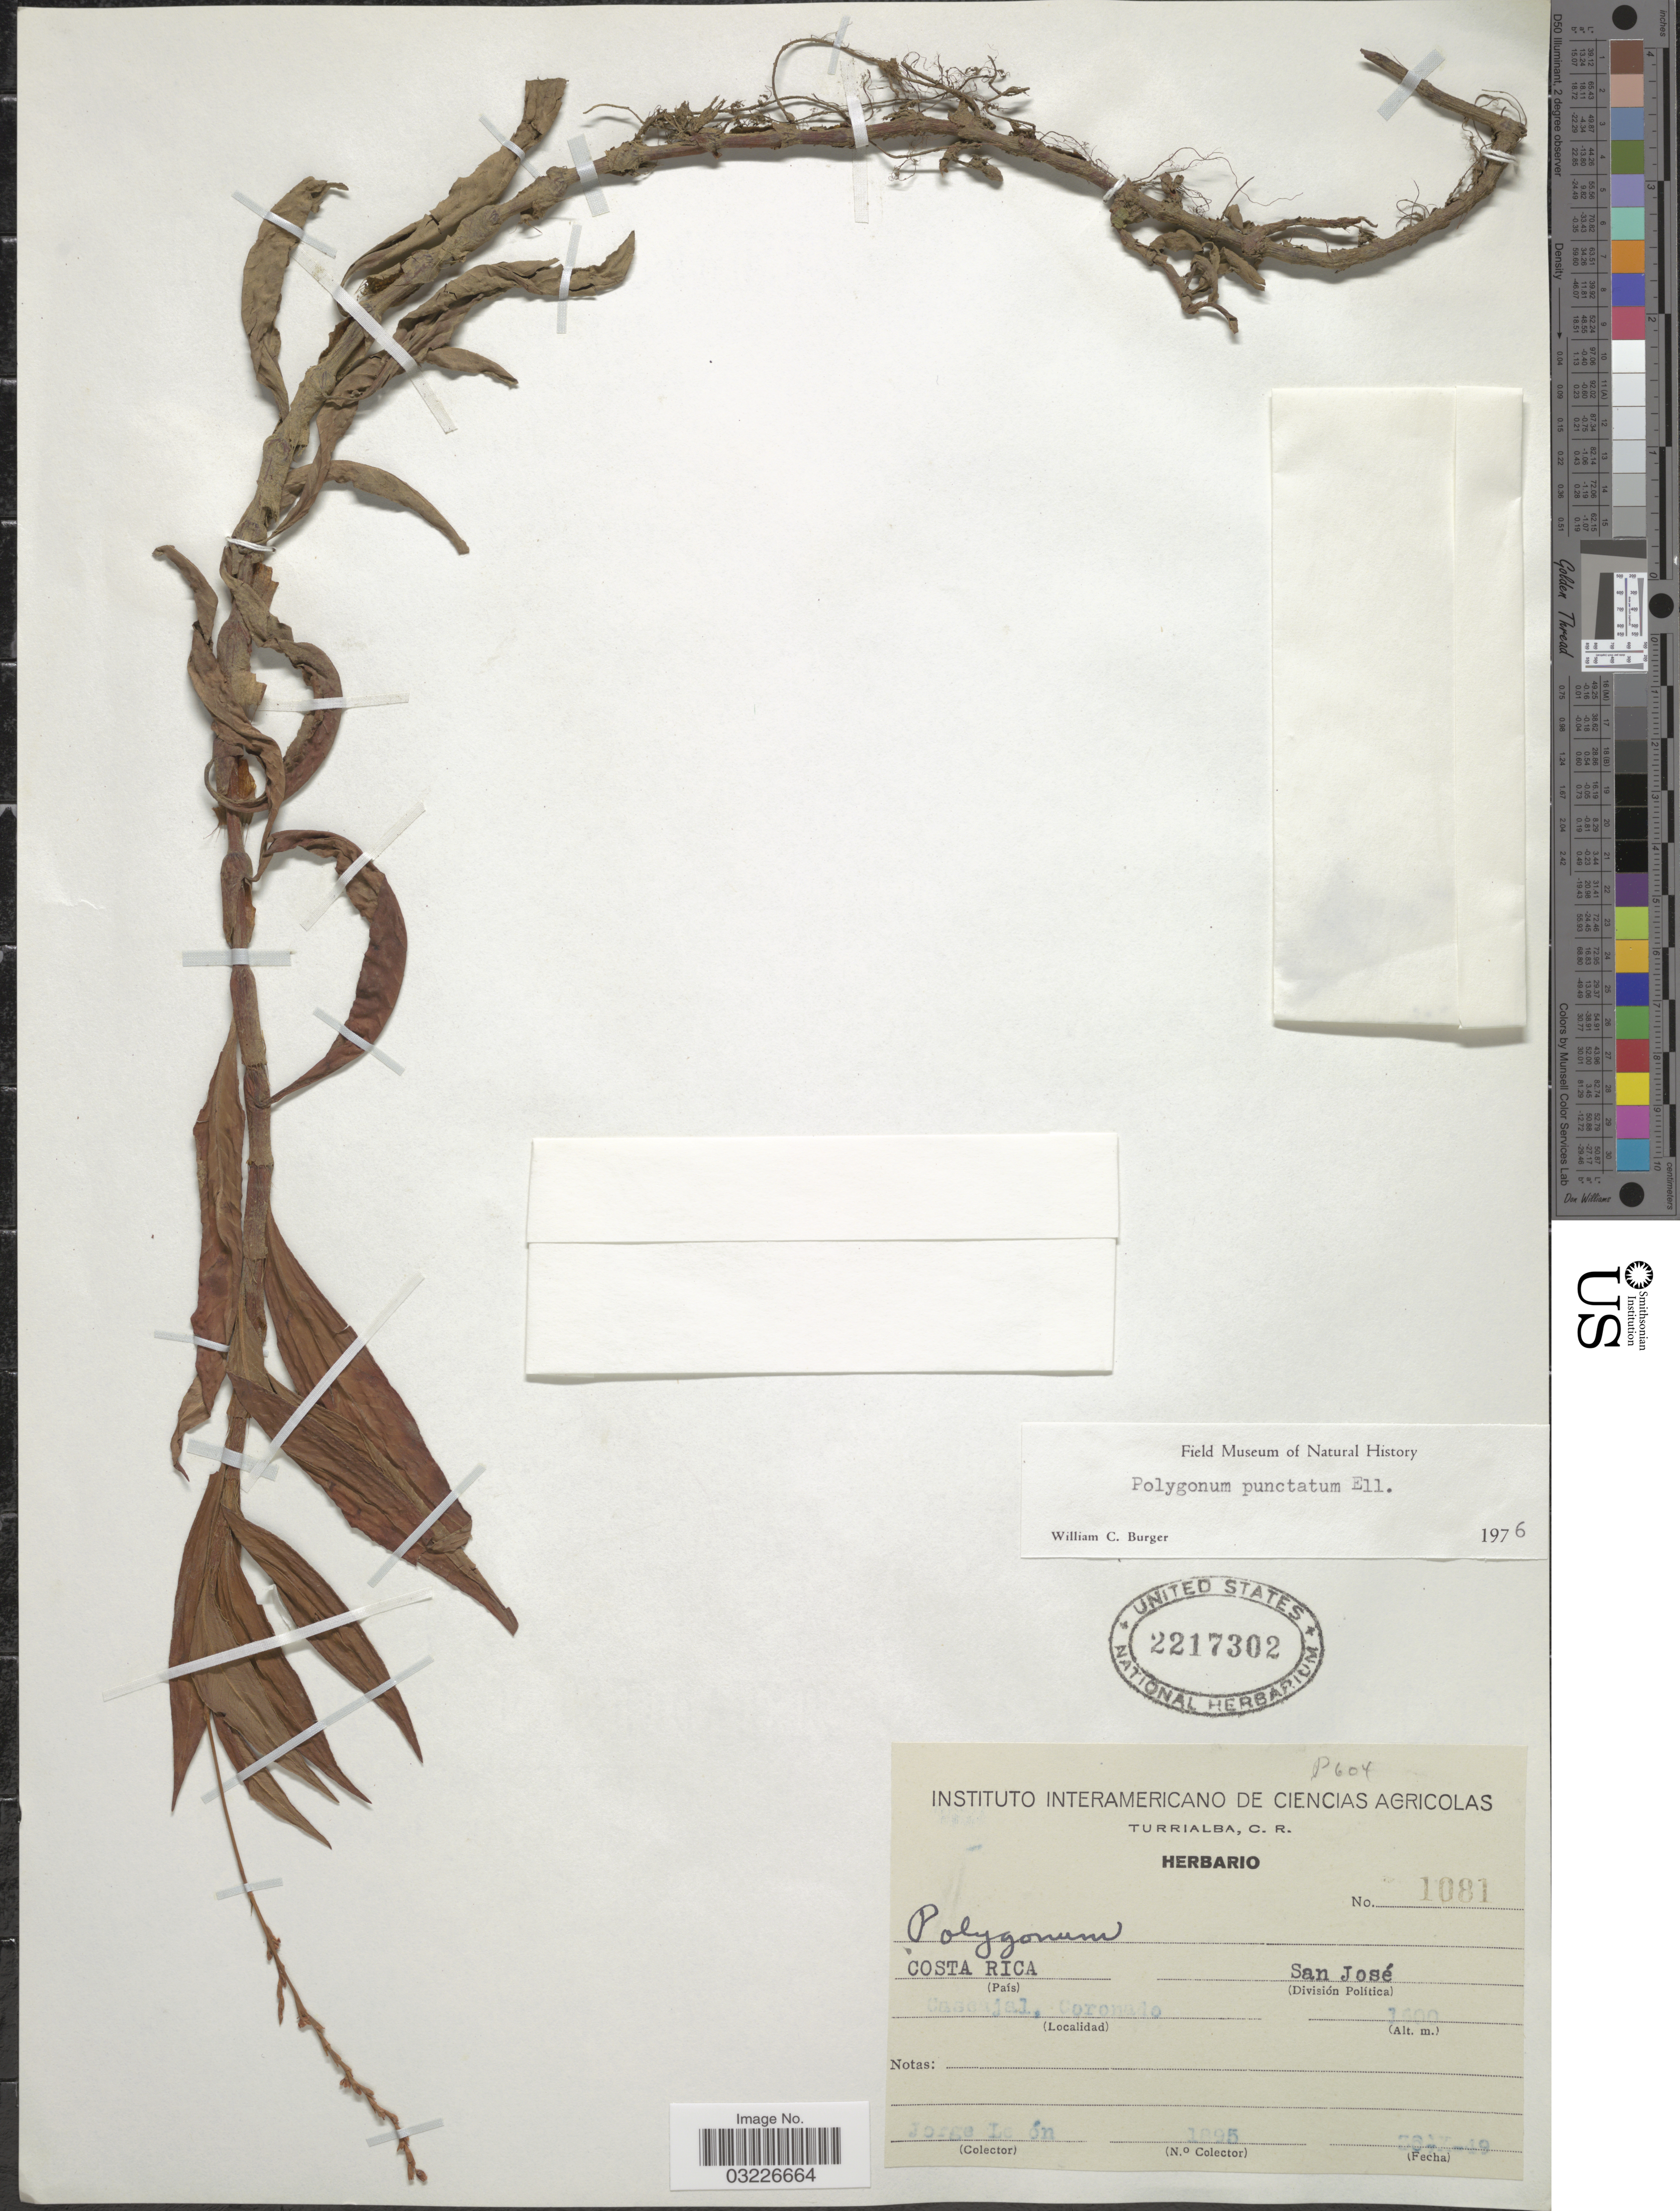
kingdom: Plantae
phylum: Tracheophyta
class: Magnoliopsida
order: Caryophyllales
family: Polygonaceae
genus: Persicaria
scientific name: Persicaria punctata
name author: (Elliott) Small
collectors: J. León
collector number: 1895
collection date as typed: Transcribed d/m/y: 30/10/49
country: Costa Rica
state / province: San José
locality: Cascajal, Coronado.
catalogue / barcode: US 2217302